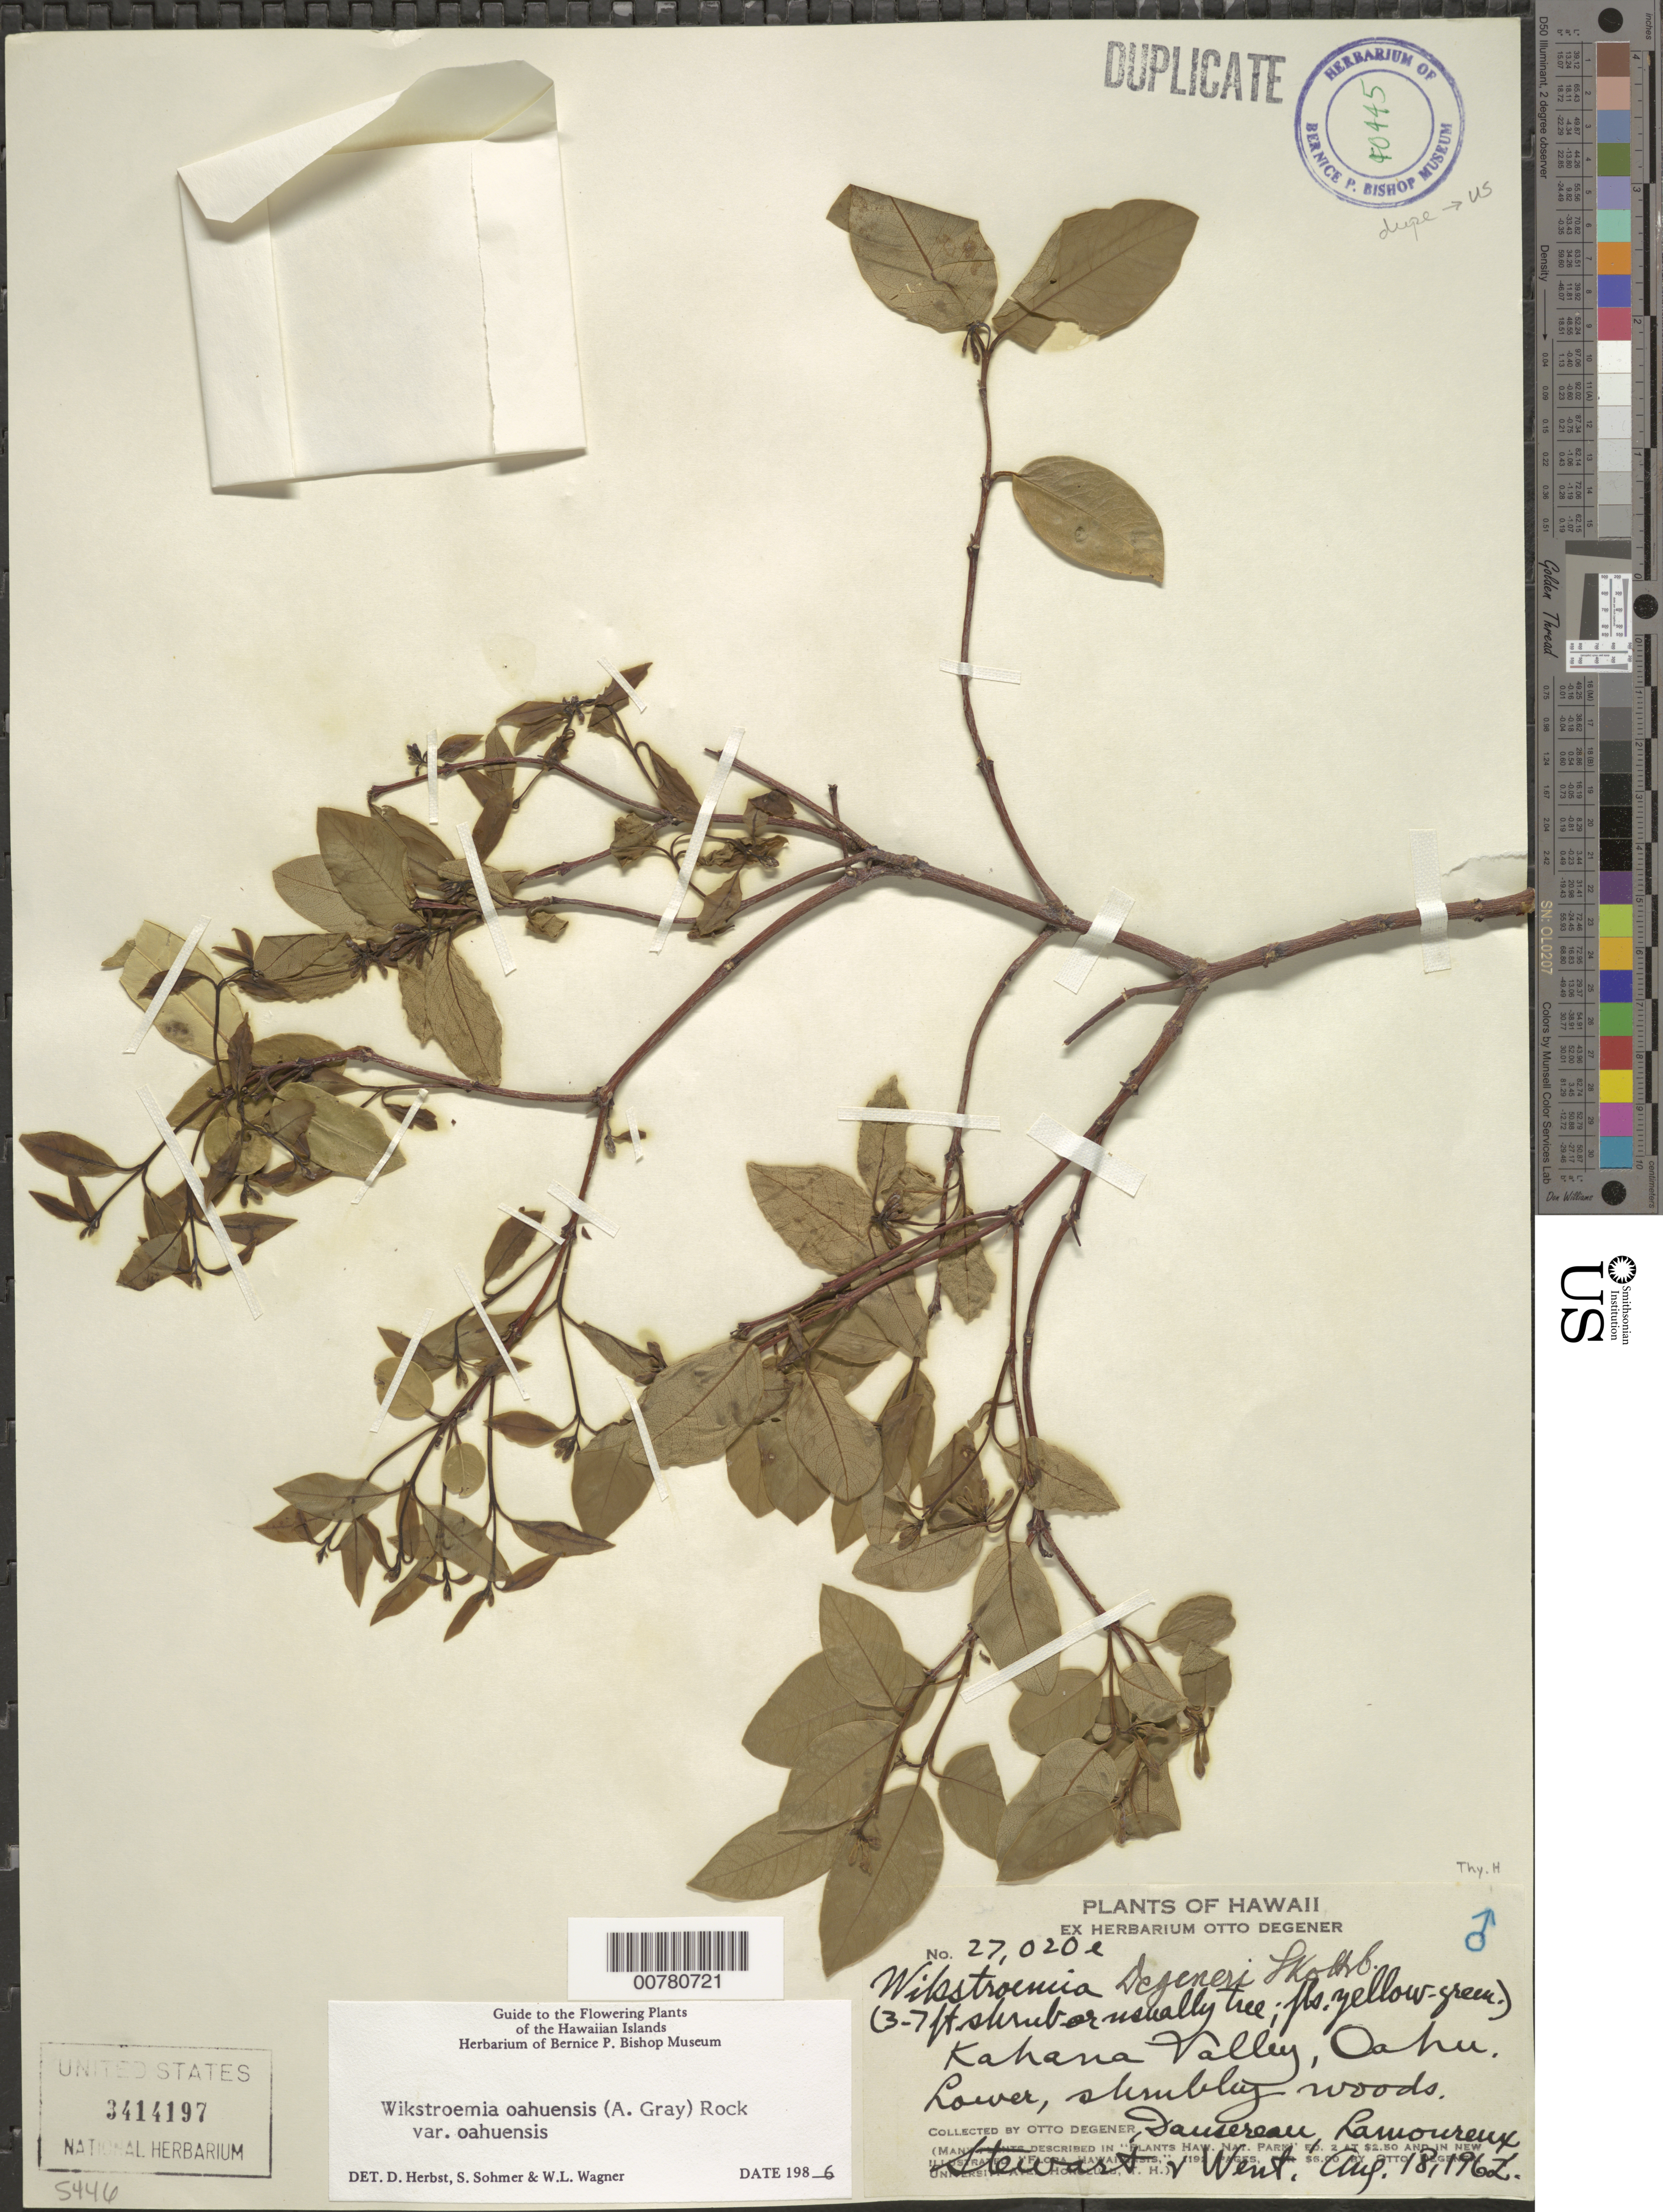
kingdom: Plantae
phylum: Tracheophyta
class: Magnoliopsida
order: Malvales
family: Thymelaeaceae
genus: Wikstroemia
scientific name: Wikstroemia oahuensis var. oahuensis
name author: (A. Gray) Rock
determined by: Herbst, D. R.; Sohmer, S. H.; Wagner, W. L.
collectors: O. Degener, Dausereall, Lamoureux, Stewart & F. A. Went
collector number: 27020e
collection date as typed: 18 Aug 1962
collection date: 1962-08-18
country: United States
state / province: Hawaii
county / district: Honolulu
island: Oahu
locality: Kahana Valley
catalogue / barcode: US 3414197